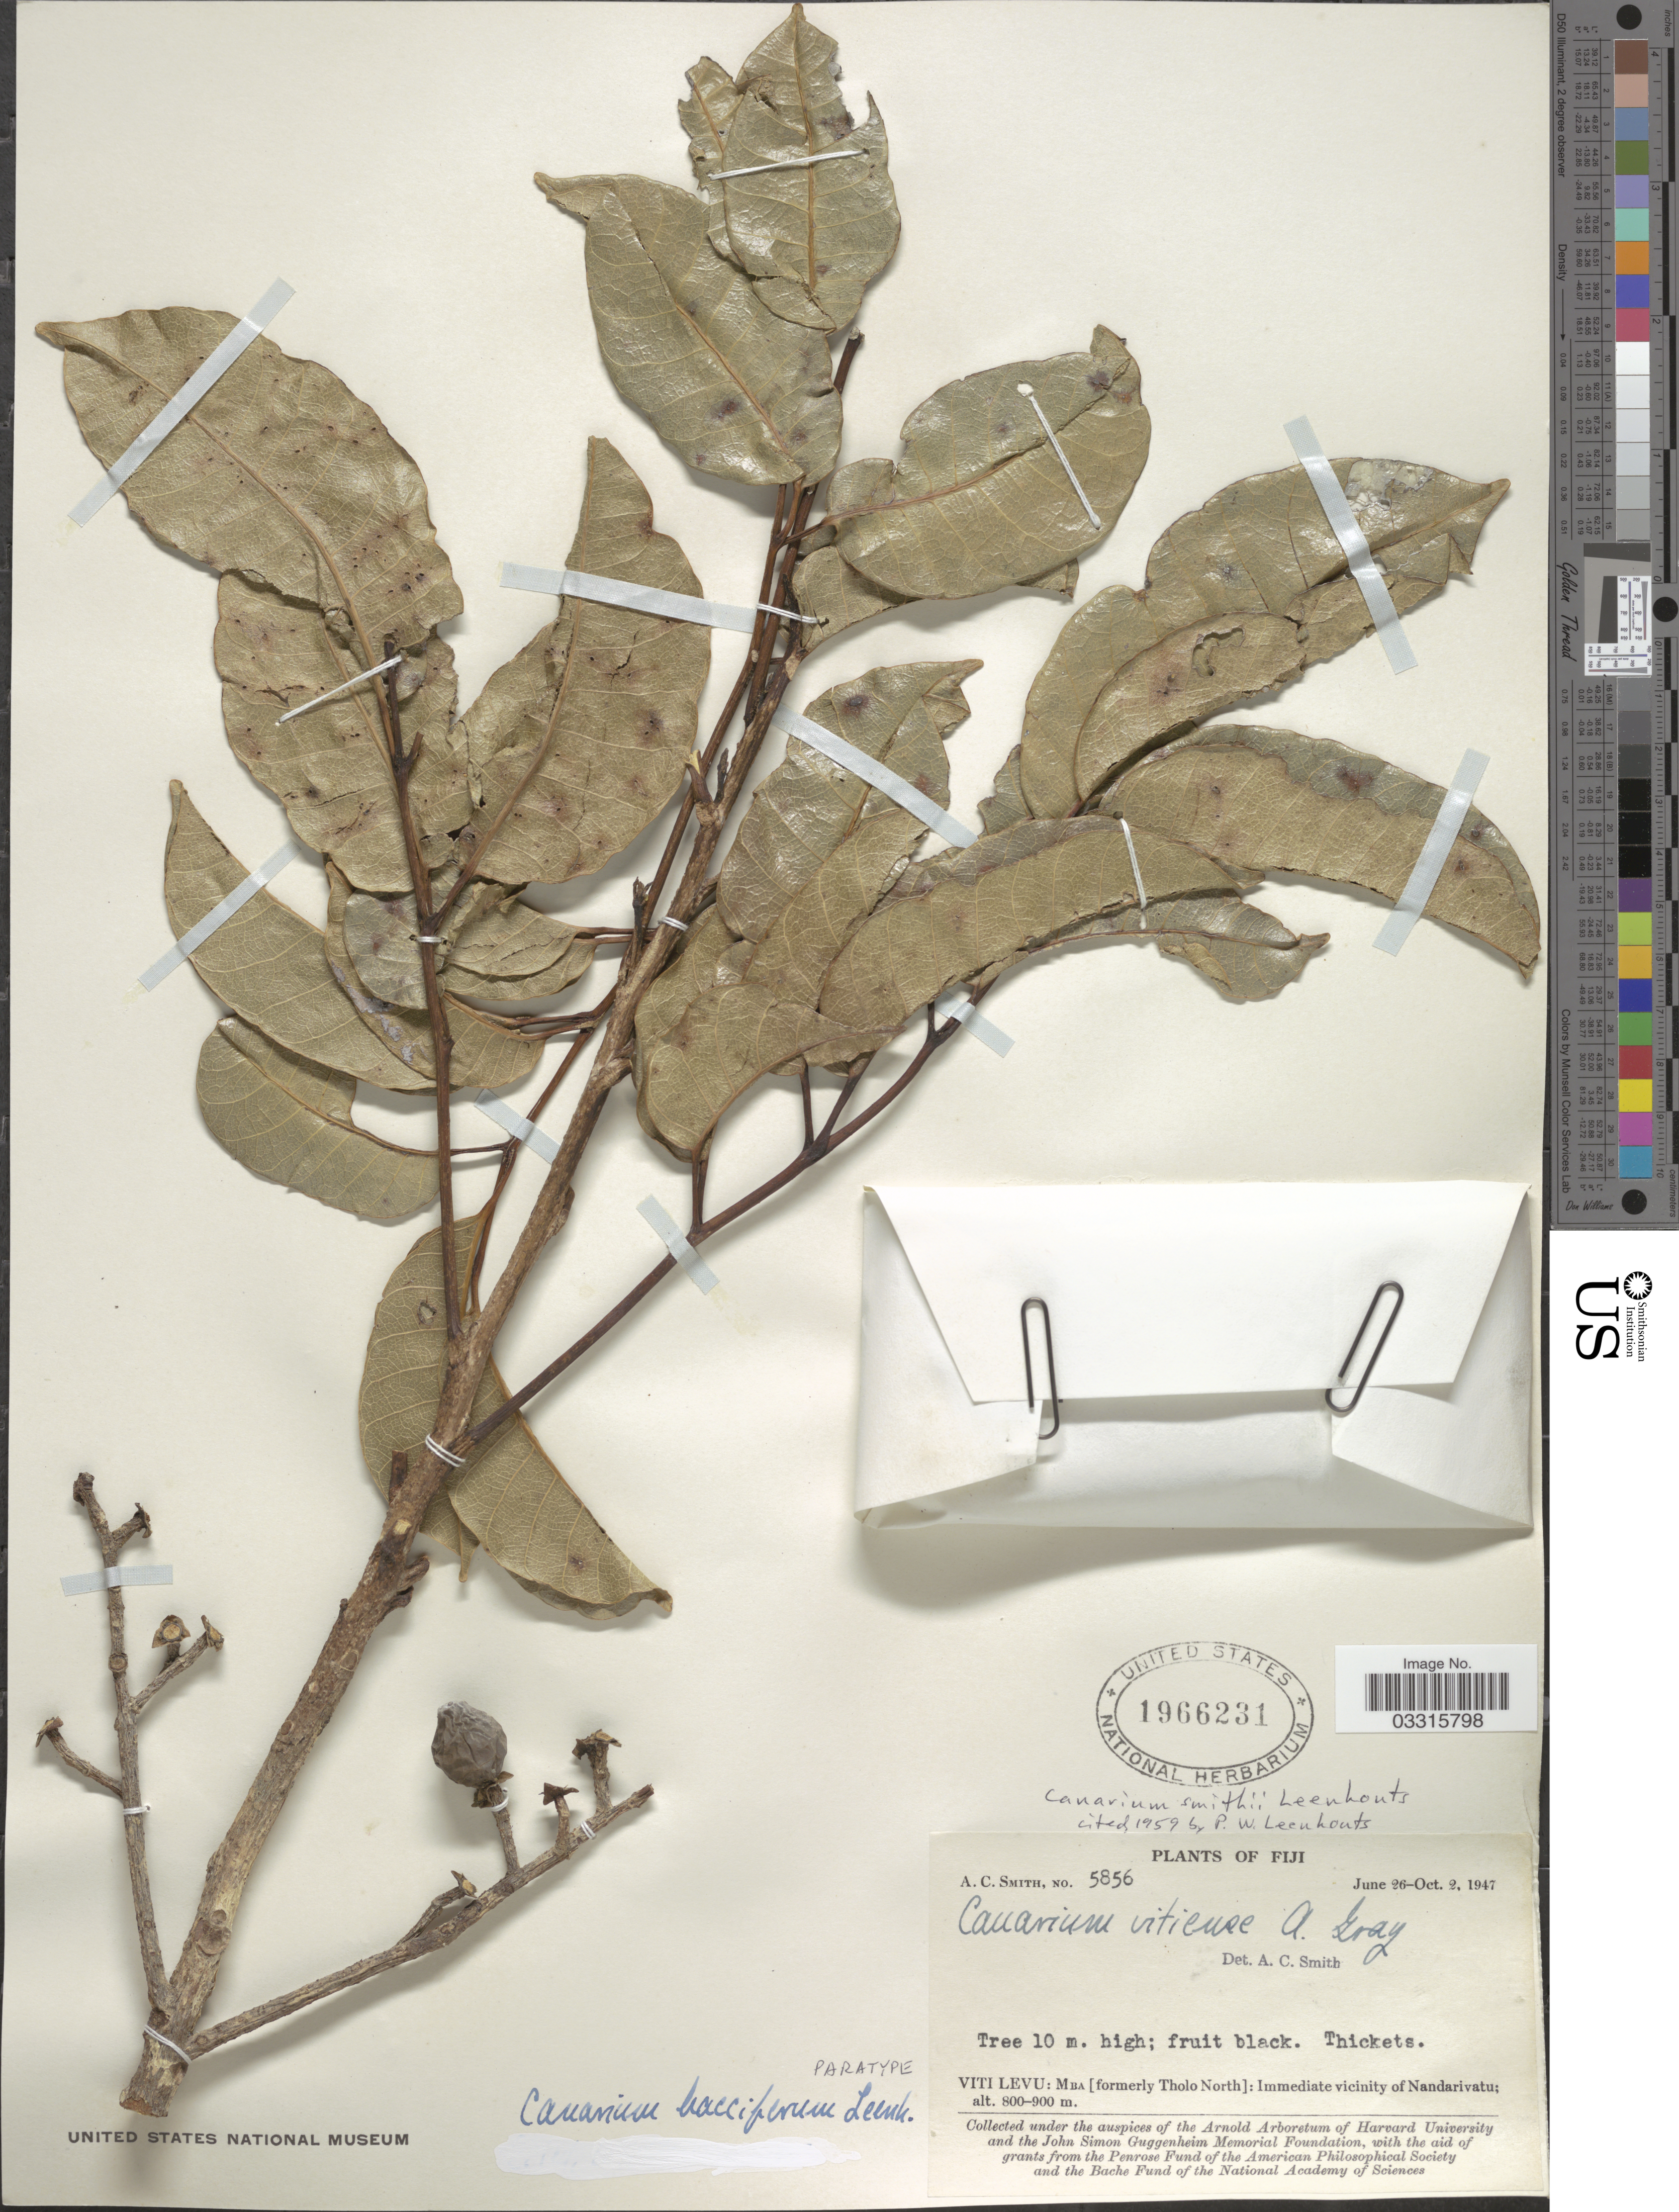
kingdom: Plantae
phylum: Tracheophyta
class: Magnoliopsida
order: Sapindales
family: Burseraceae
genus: Canarium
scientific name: Canarium smithii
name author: Leenh.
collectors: A. C. Smith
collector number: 5856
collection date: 1947-06-26/1947-10-02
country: Fiji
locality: Viti Levu: Mba [formerly Tholo North]: Immediate vicinity of Nandarivatu.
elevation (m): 800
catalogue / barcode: US 1966231